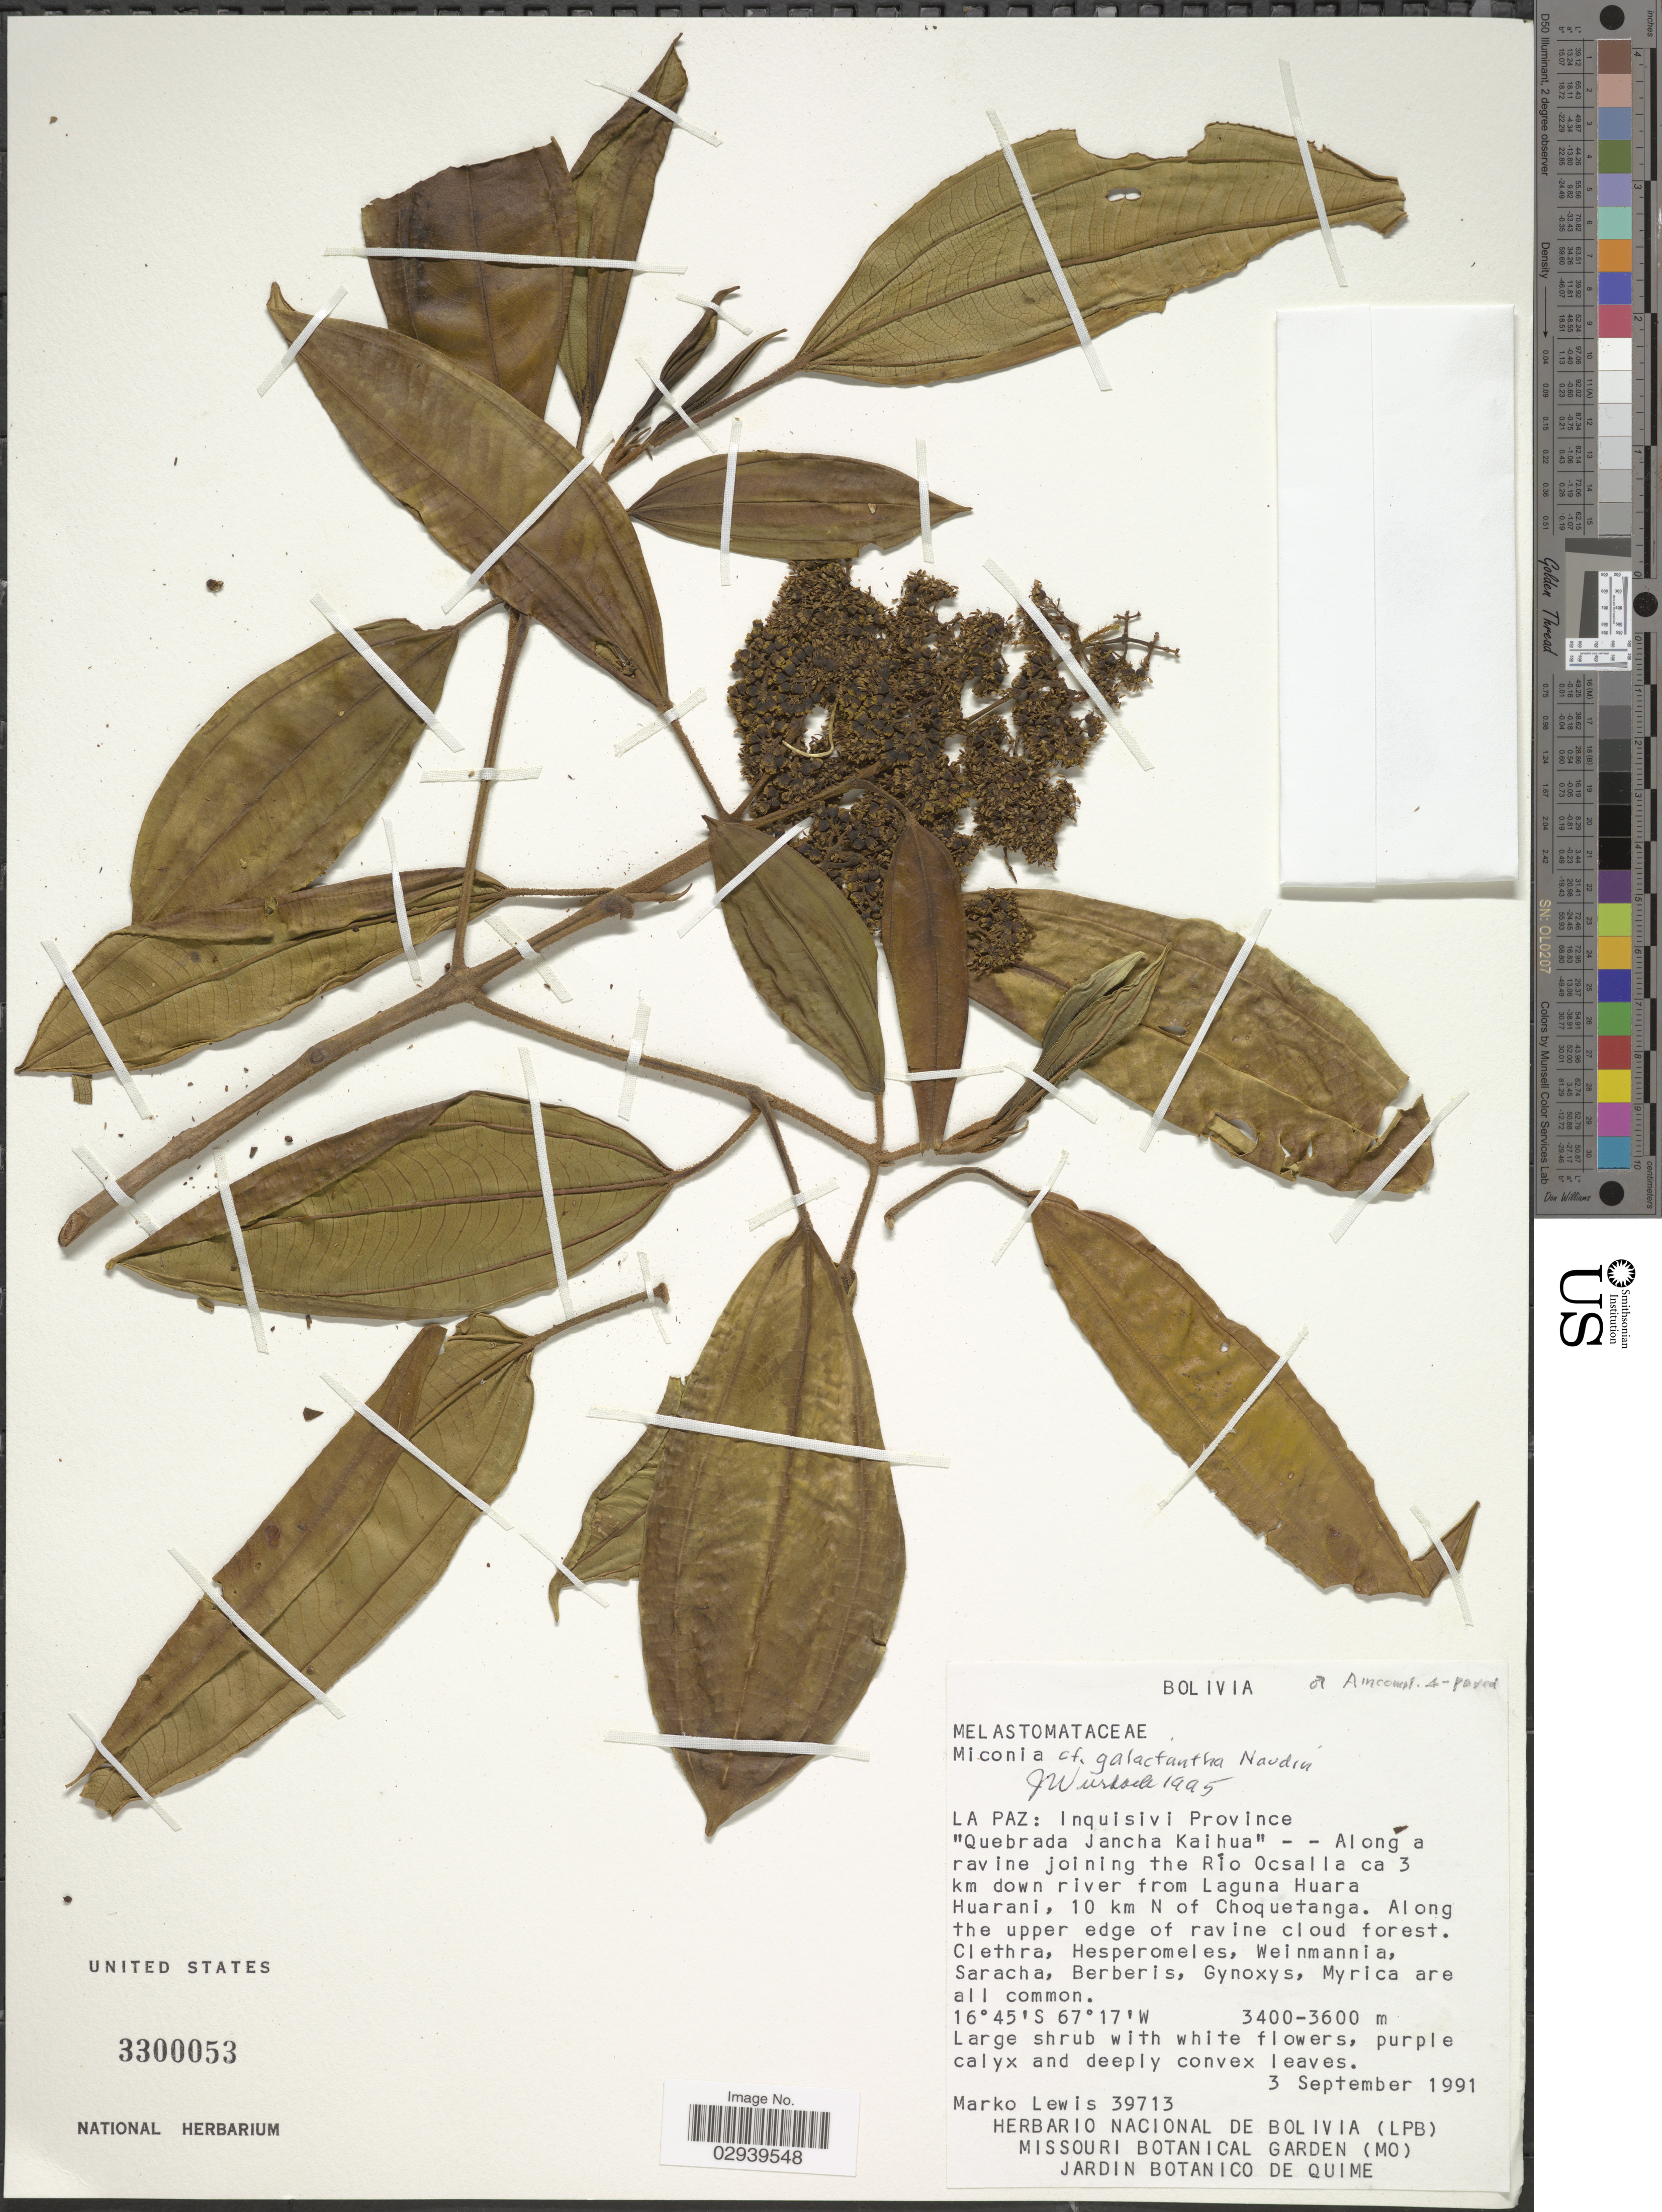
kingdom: Plantae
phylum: Tracheophyta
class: Magnoliopsida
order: Myrtales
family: Melastomataceae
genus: Miconia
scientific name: Miconia galactantha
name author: Naudin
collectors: M. A. Lewis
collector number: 39713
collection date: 1991-09-03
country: Bolivia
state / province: La Paz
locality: Inquisivi Province, "Quebrada Jancha Kaihua" - - Along a ravine joining the Río Oscal ca 3 km down river from Laguna Huara Huarani, 10 km N of Choquetanga.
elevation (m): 3400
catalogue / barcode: US 3300053